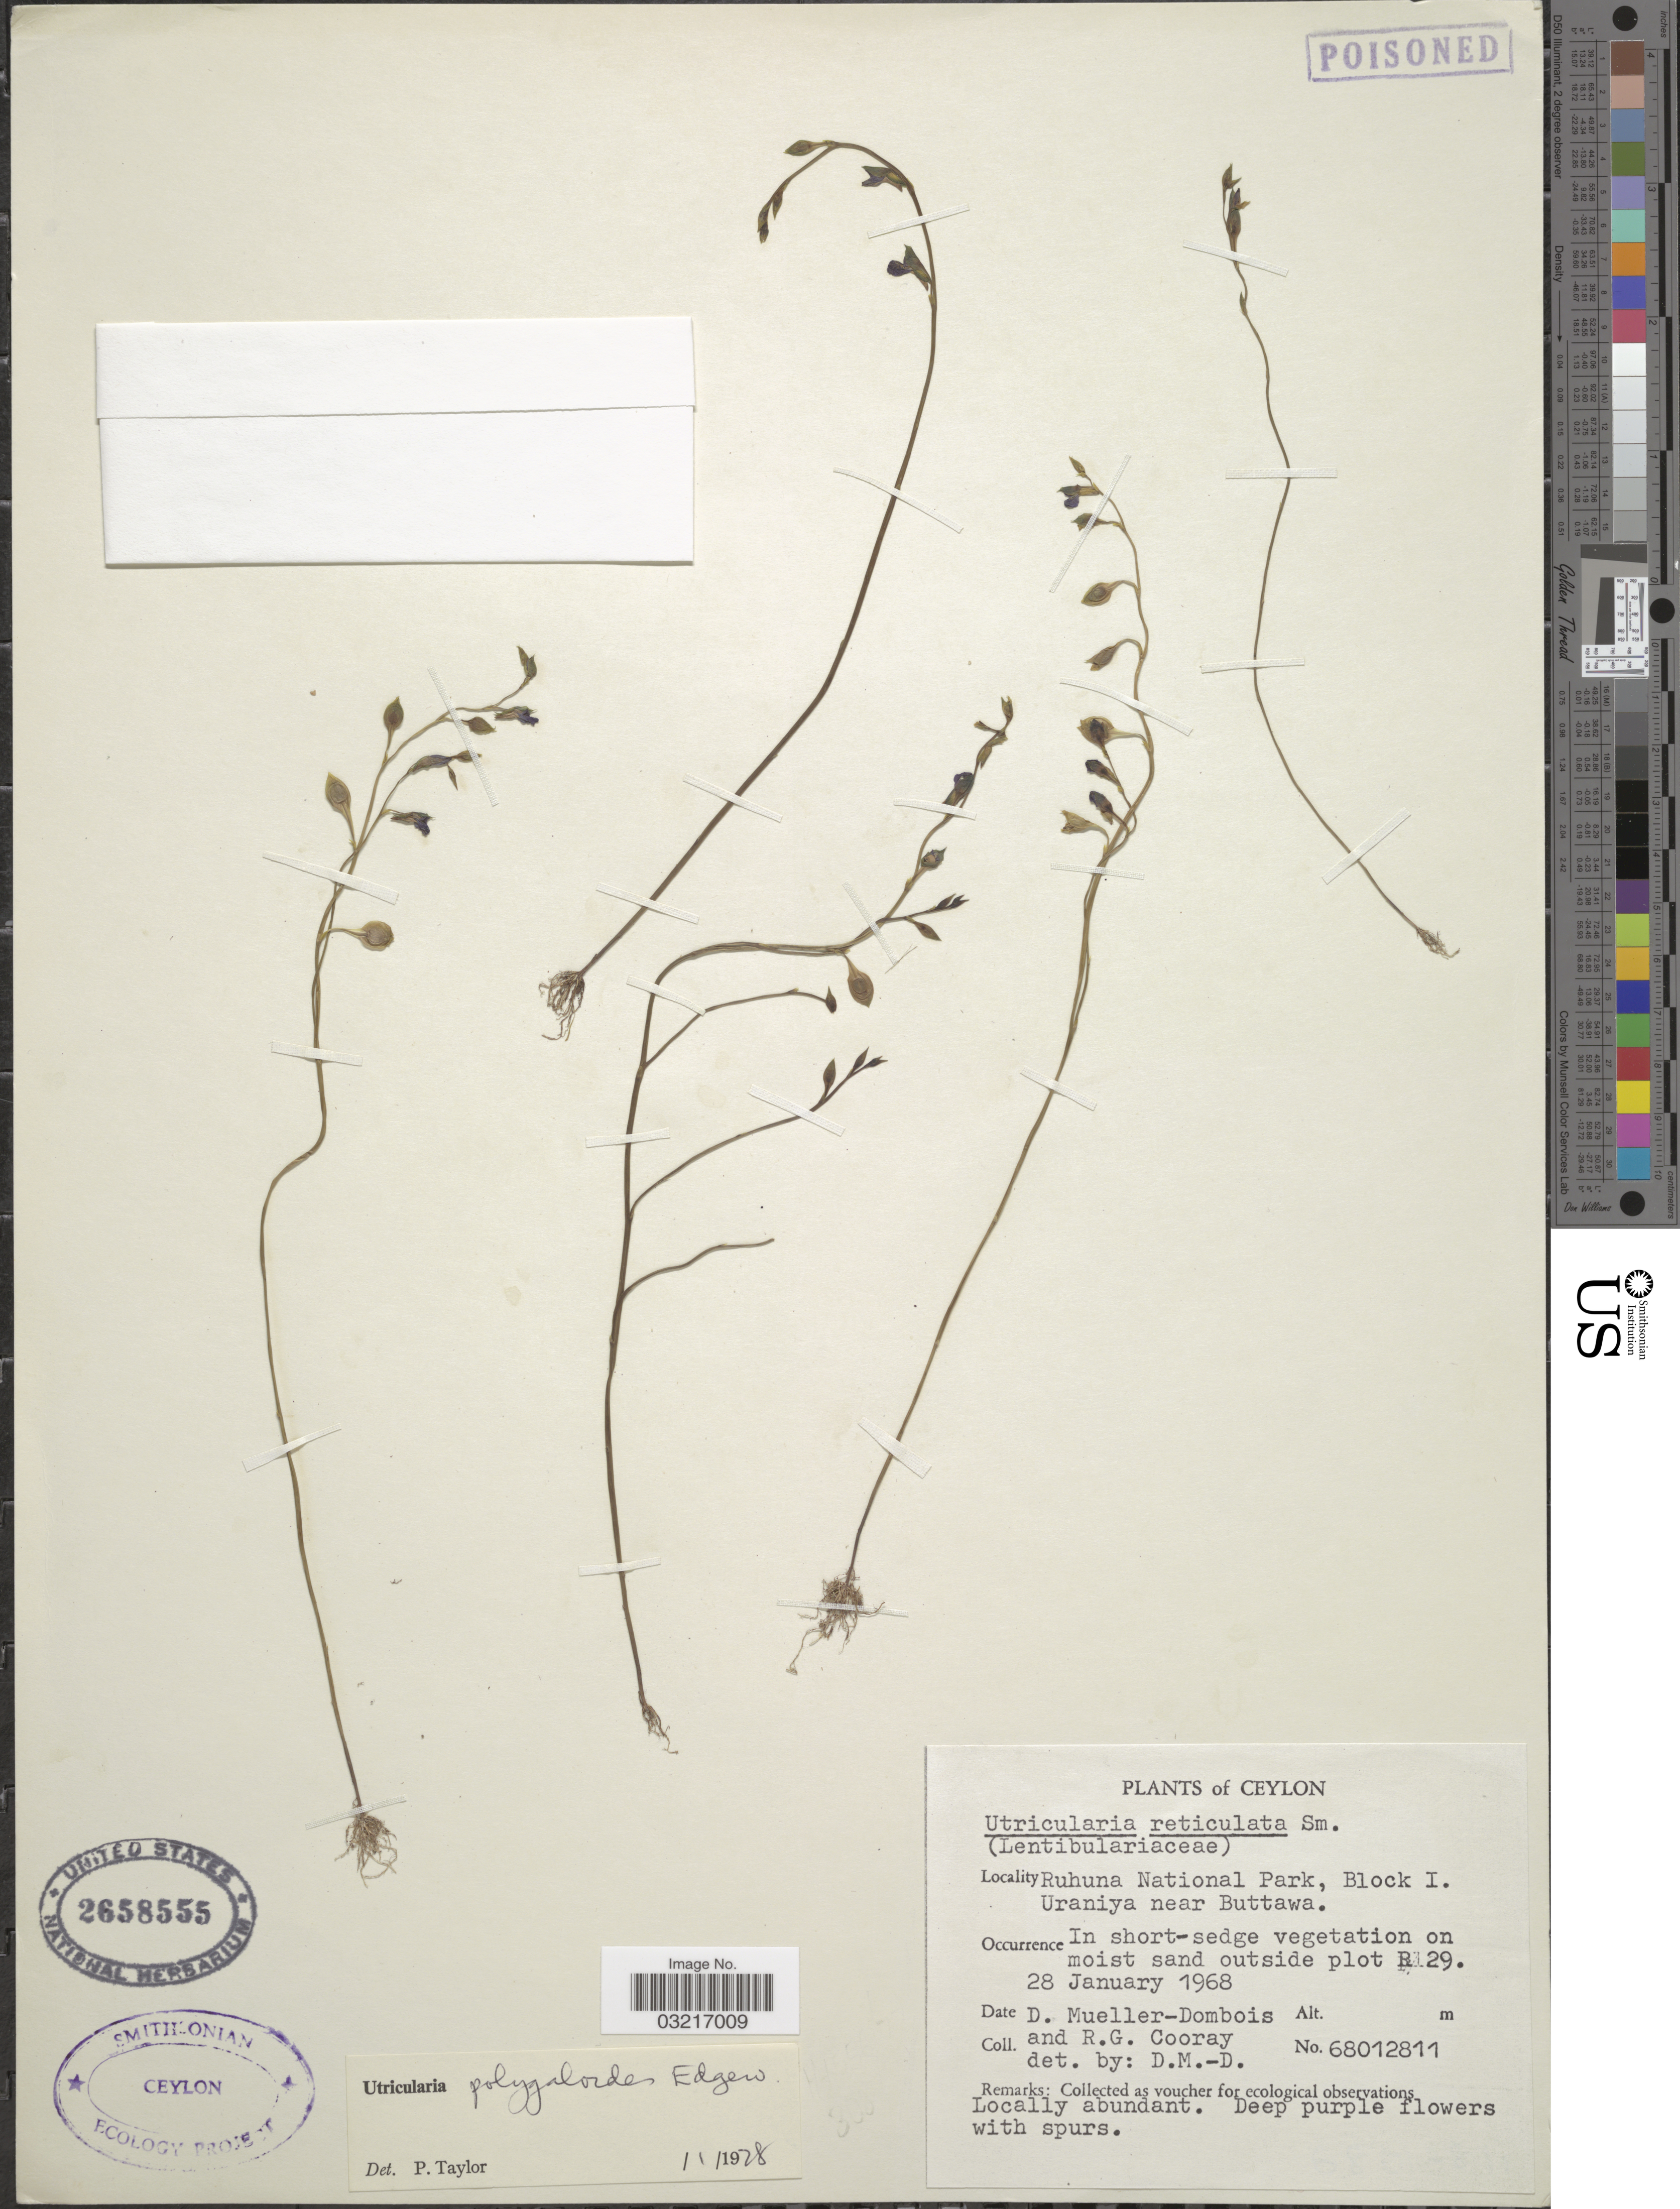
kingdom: Plantae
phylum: Tracheophyta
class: Magnoliopsida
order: Lamiales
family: Lentibulariaceae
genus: Utricularia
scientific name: Utricularia polygaloides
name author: Edgew.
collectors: D. Mueller-Dombois & R. Cooray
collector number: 68012811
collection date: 1968-01-28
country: Sri Lanka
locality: Ceylon, Ruhuna National Park, Block 1, Uraniya near Buttawa. In short-sedge vegetation on moist sand outside plot R29 [interpreted].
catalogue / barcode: US 2658555